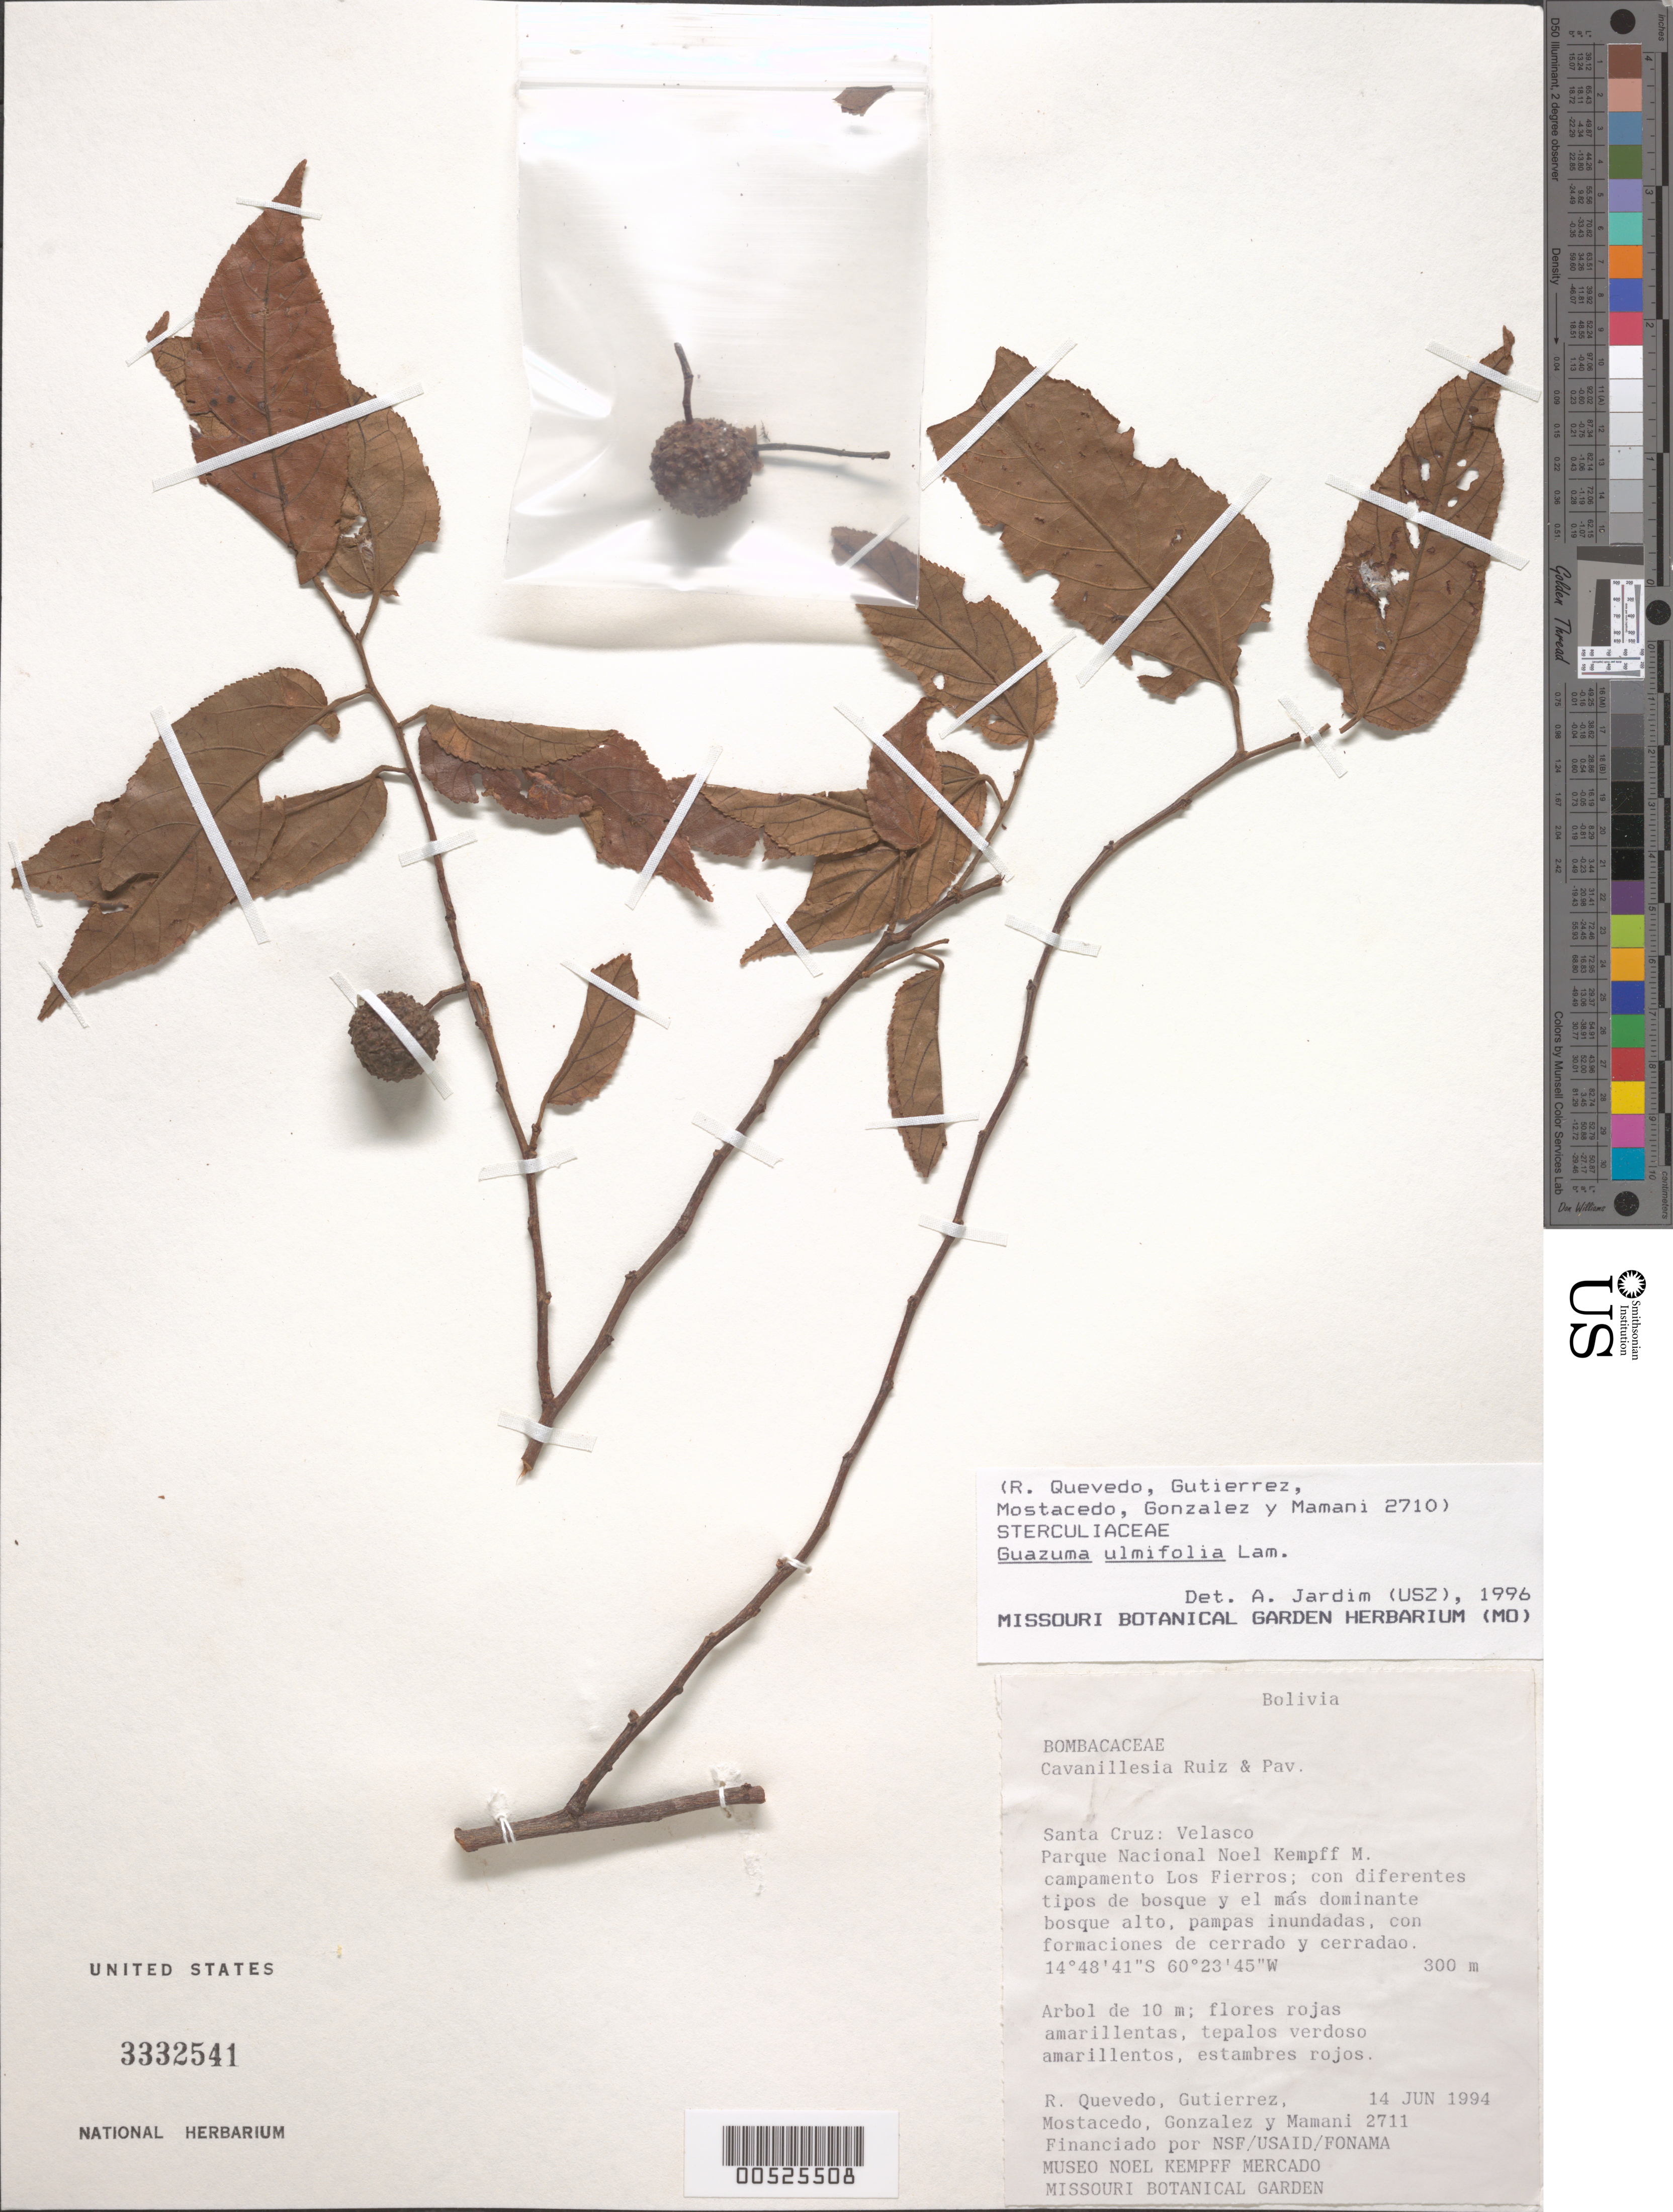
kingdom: Plantae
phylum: Tracheophyta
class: Magnoliopsida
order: Malvales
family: Malvaceae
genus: Guazuma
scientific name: Guazuma ulmifolia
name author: Lam.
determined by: Jardim, A.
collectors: R. Quevedo, -. Gutierrez, B. Mostacedo, -. Gonzalez & Mamani, --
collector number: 2711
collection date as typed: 14 Jun 1994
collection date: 1994-06-14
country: Bolivia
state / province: Santa Cruz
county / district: Velasco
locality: Parque Nacional Noel Kempff Meracdo Campamento Los Fierros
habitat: co differentes tipos de bosque y el más dominante bosque alto, pampas inundadas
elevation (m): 300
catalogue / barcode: US 3332541